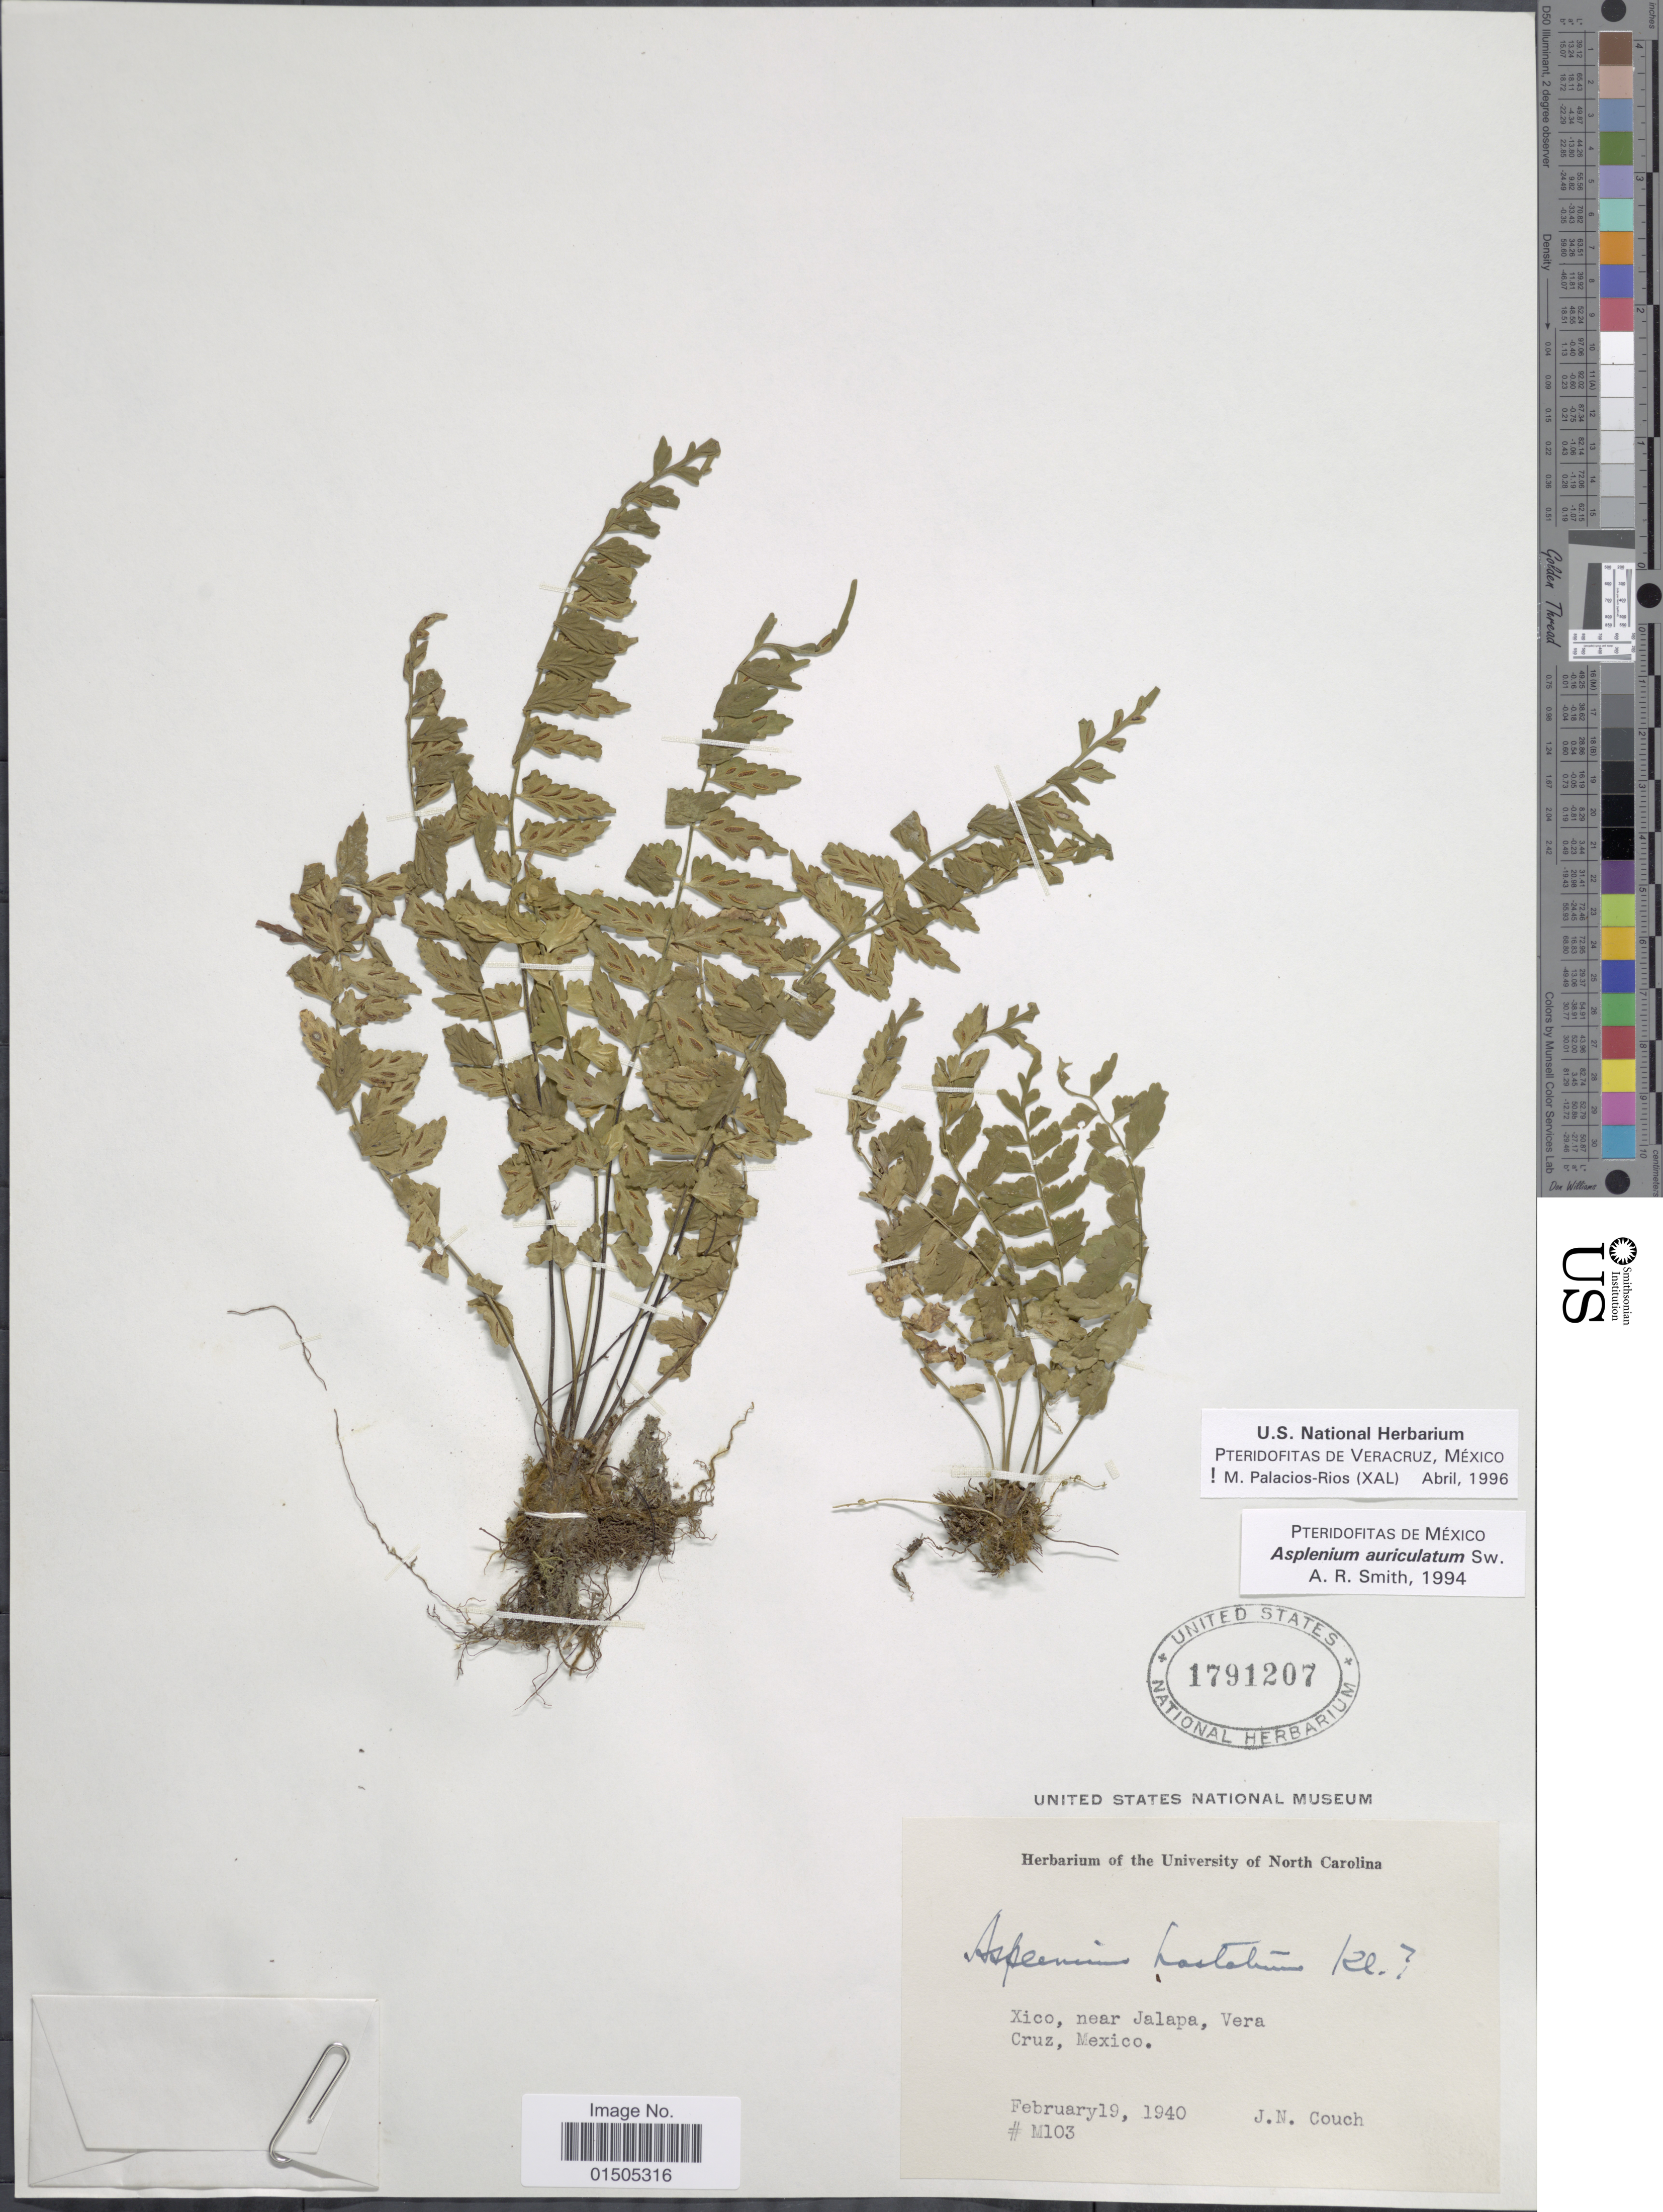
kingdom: Plantae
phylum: Tracheophyta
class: Polypodiopsida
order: Polypodiales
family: Aspleniaceae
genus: Asplenium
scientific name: Asplenium auriculatum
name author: Sw.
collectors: J. N. Couch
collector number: M103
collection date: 1940-02-19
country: Mexico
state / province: Veracruz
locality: Xico, near Jalapa.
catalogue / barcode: US 1791207